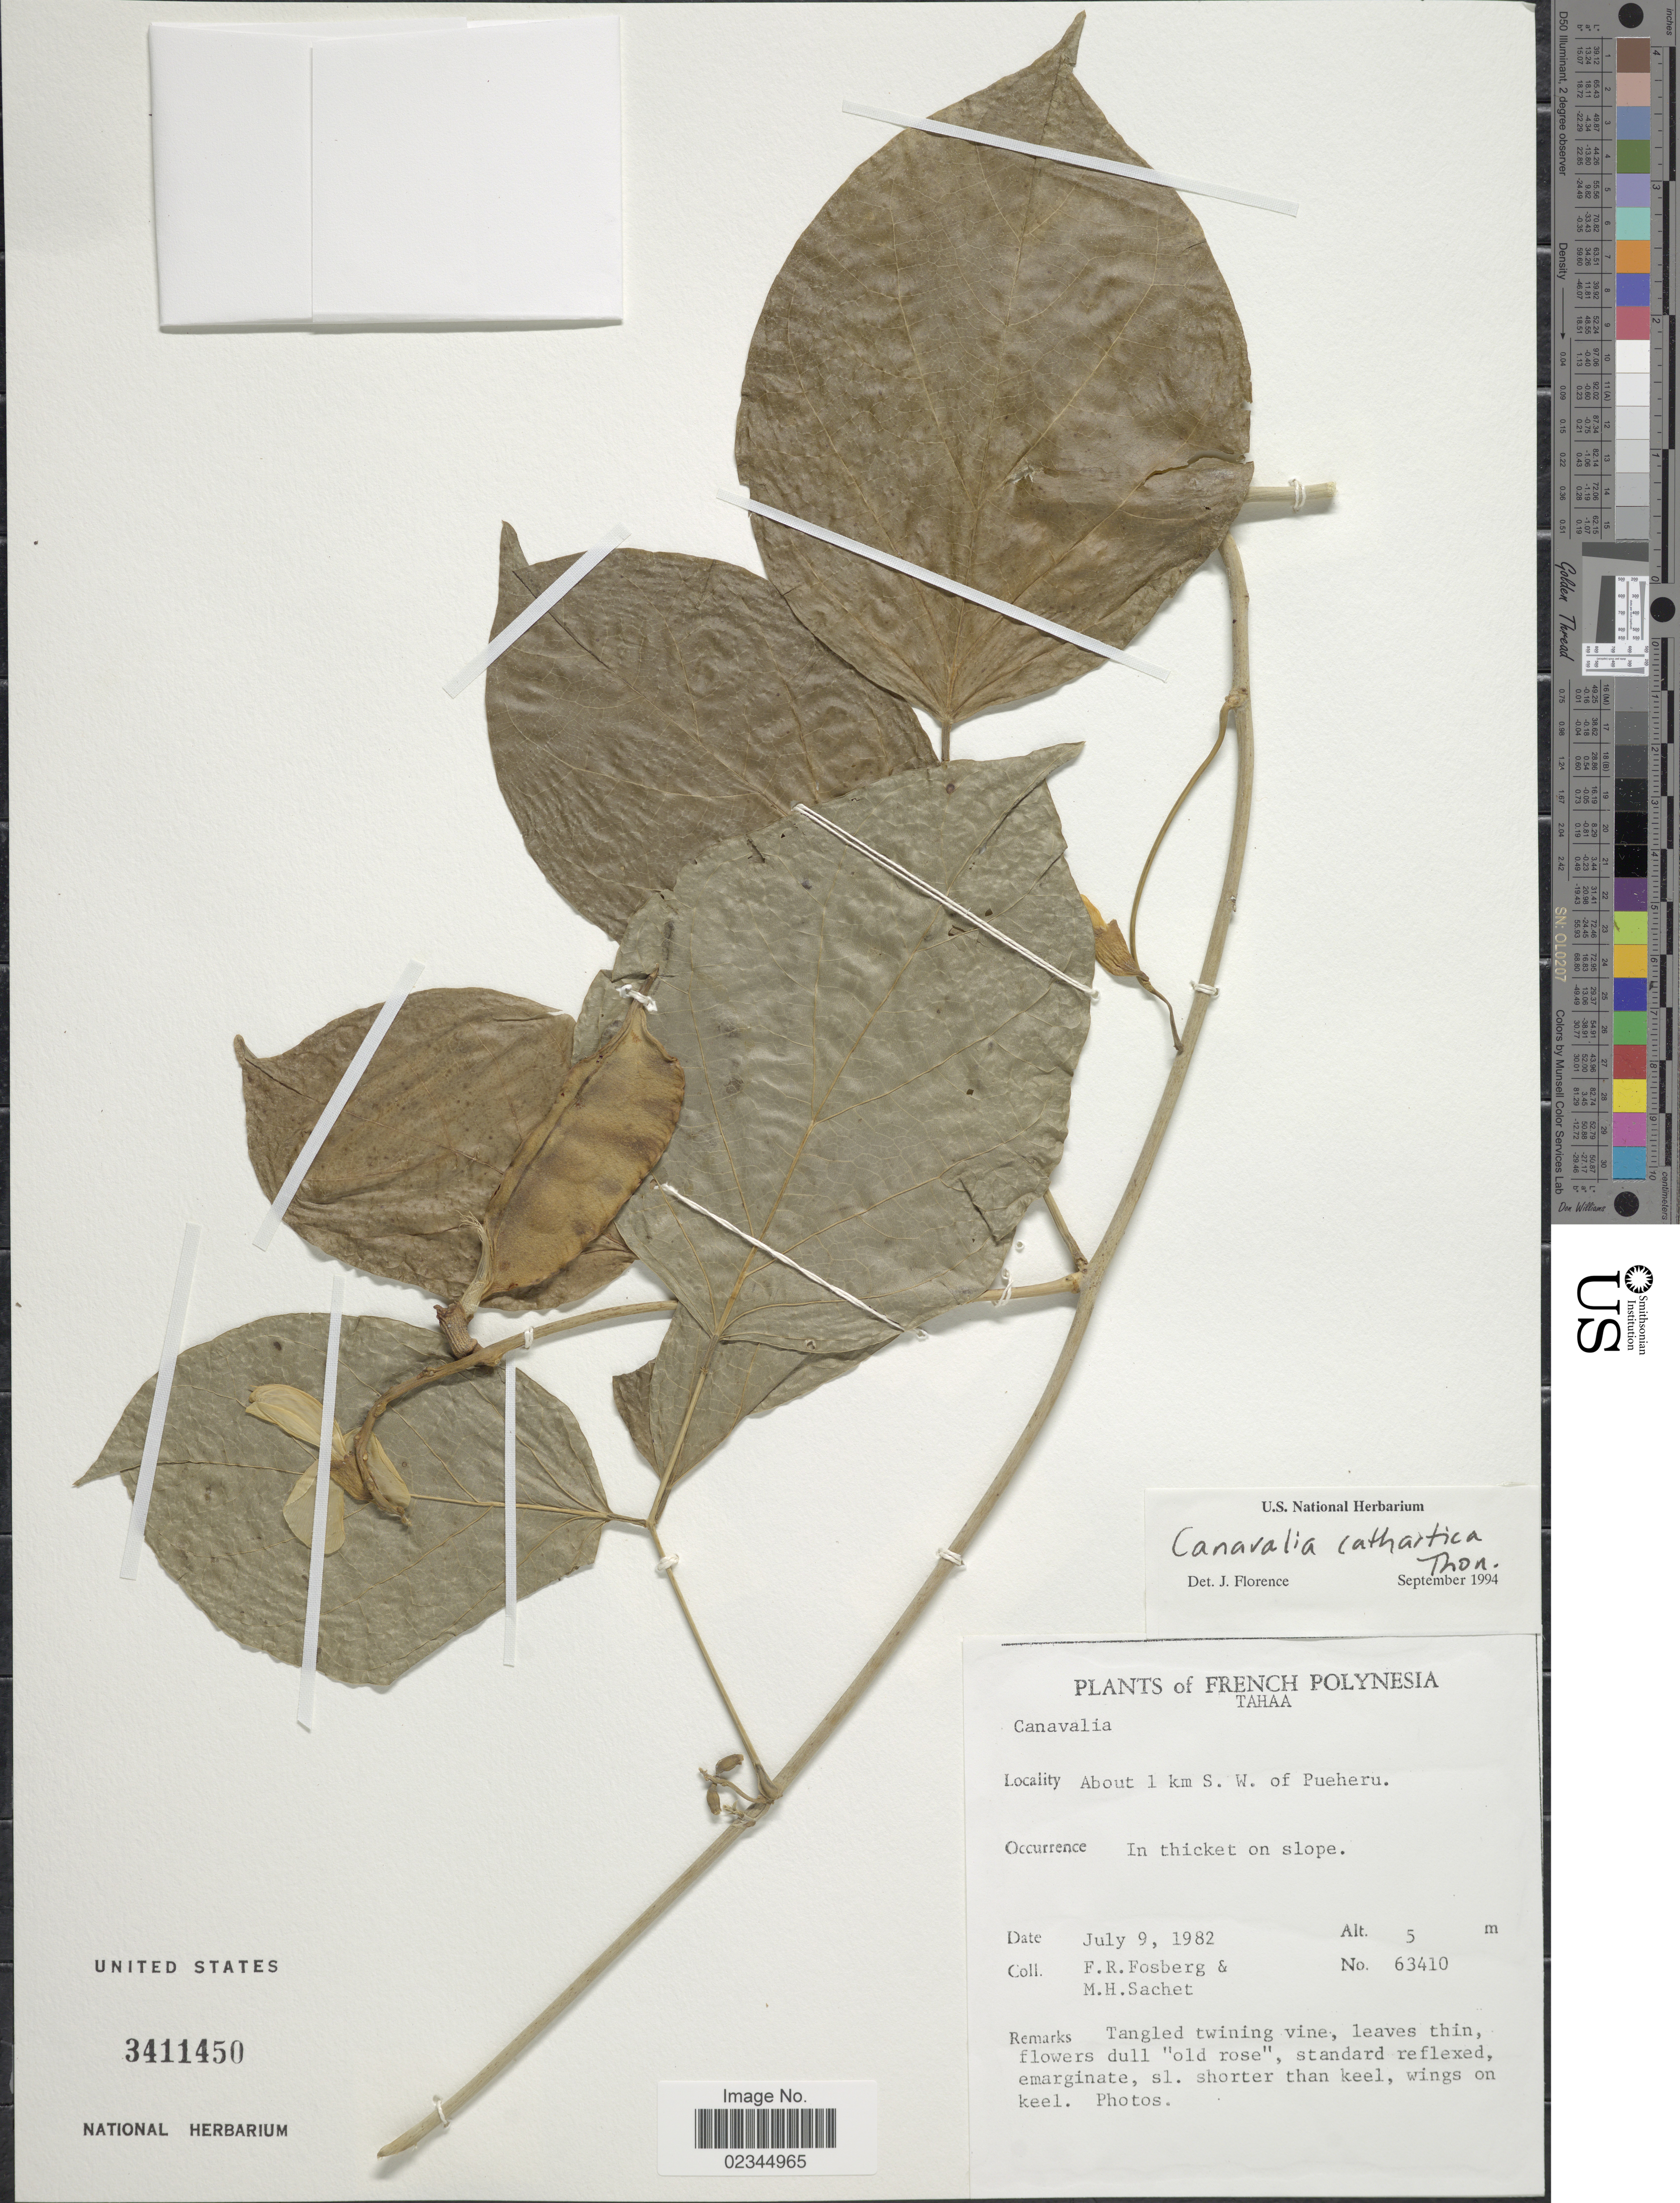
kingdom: Plantae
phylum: Tracheophyta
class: Magnoliopsida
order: Fabales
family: Fabaceae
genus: Canavalia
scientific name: Canavalia cathartica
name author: Thouars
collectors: F. R. Fosberg & M.-H. Sachet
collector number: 63410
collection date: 1982-07-09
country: French Polynesia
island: Tahaa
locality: Tahaa, about 1 km S.W. of Pueheru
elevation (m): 5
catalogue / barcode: US 3411450